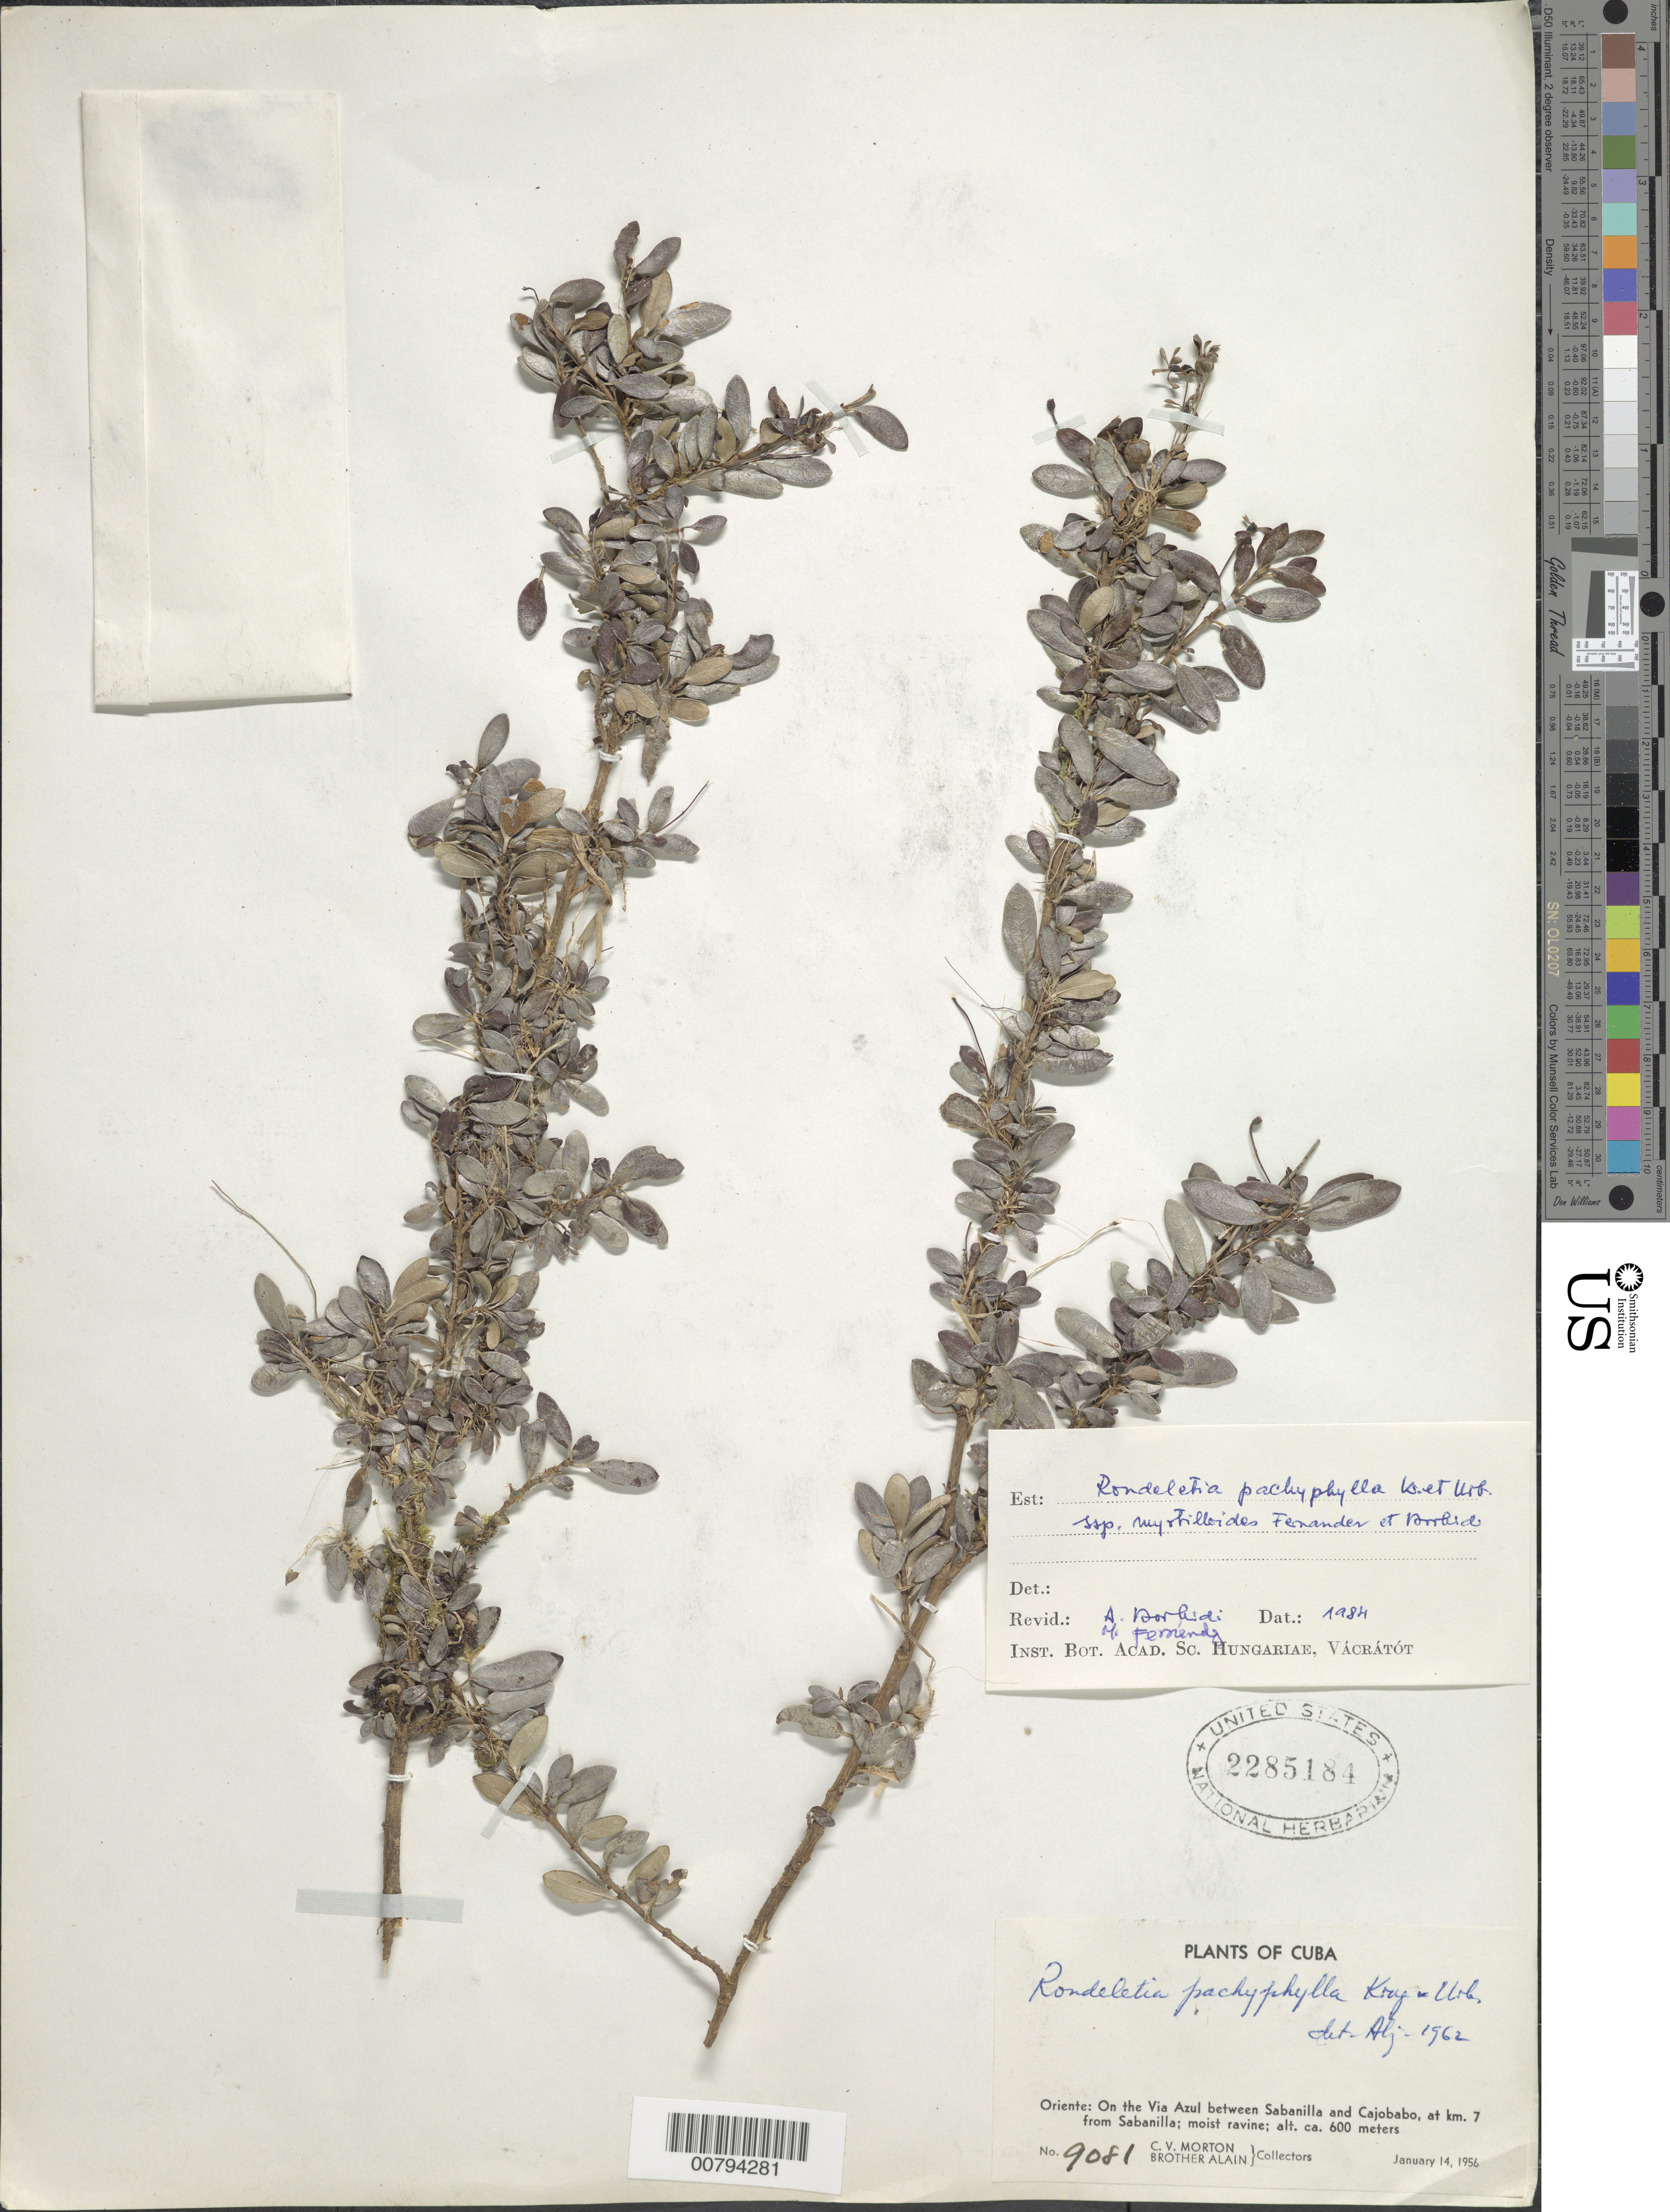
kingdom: Plantae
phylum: Tracheophyta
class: Magnoliopsida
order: Gentianales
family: Rubiaceae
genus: Rondeletia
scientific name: Rondeletia pachyphylla subsp. myrtilloides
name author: Fernández & Borhidi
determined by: Borhidi, A. L.; Fernandez, M.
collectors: C. V. Morton & A. H. Liogier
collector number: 9081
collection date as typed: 14 Jan 1956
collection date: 1956-01-14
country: Cuba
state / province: Oriente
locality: On the Via Azul between Sabanilla and Cajobabo, at km 7 from Sabanilla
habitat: Moist ravine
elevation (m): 600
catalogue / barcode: US 2285184